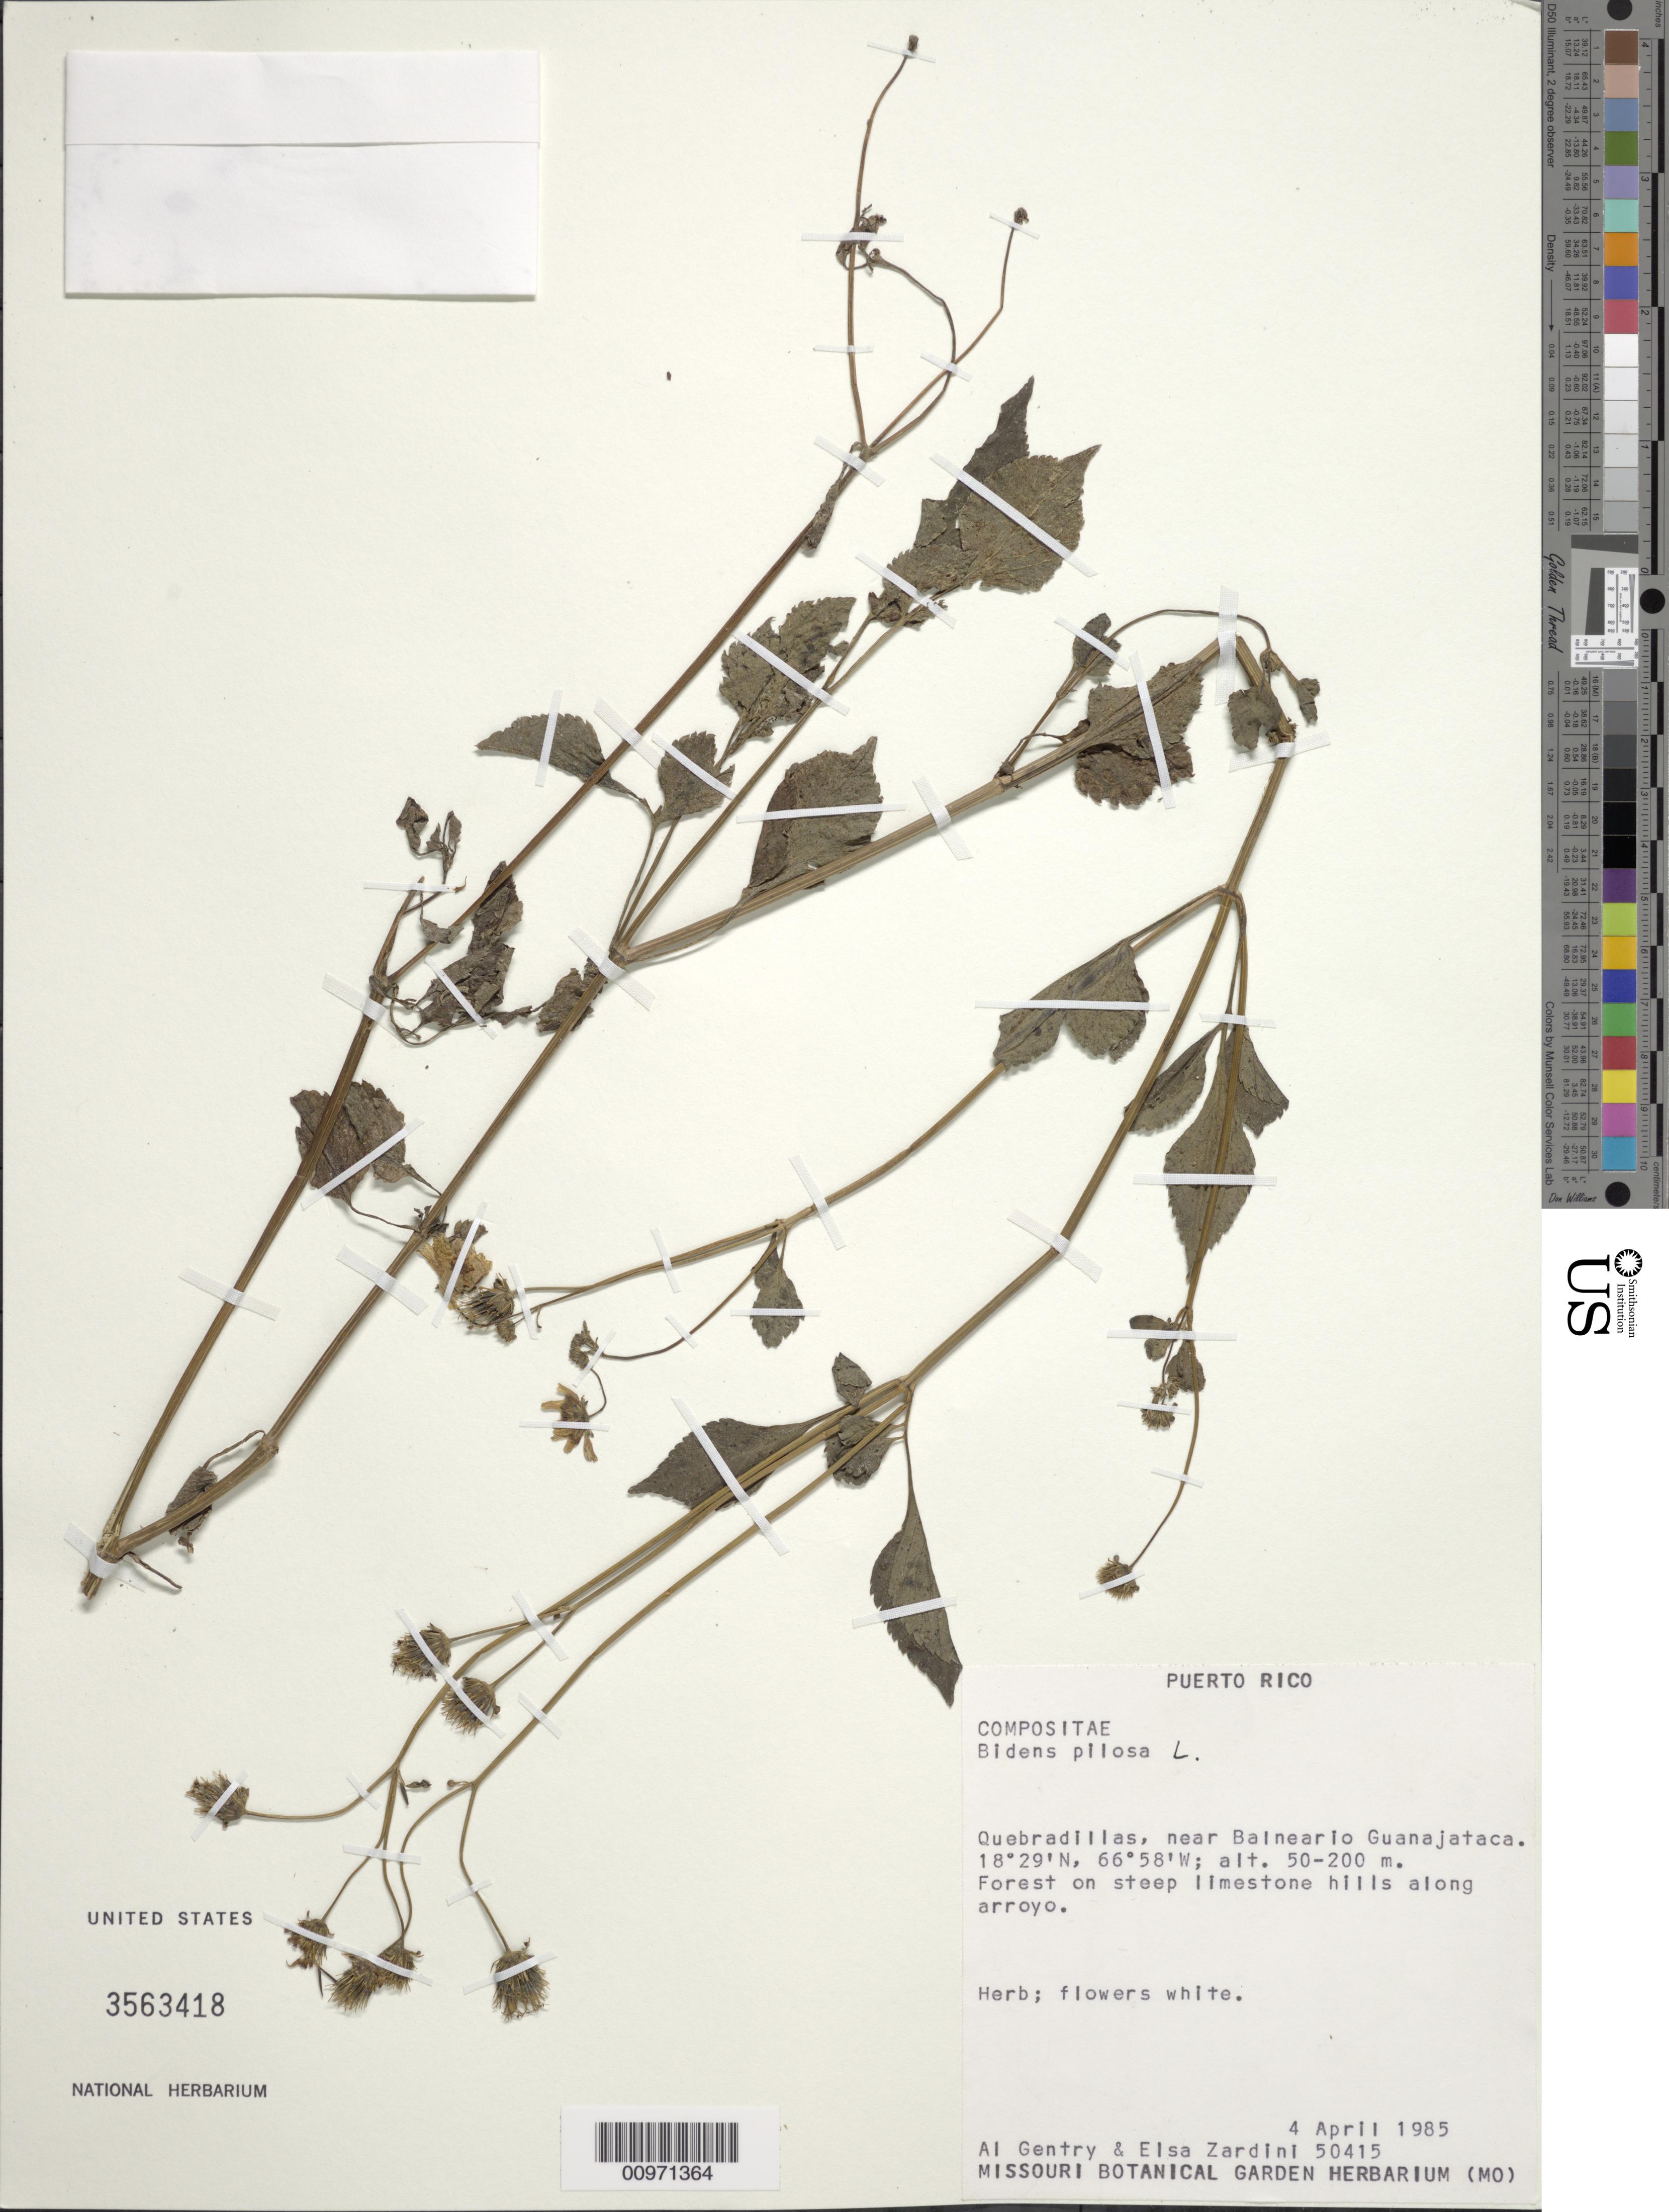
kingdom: Plantae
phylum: Tracheophyta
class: Magnoliopsida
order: Asterales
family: Asteraceae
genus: Bidens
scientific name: Bidens pilosa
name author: L.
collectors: A. H. Gentry & E. M. Zardini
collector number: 50415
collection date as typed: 04 Apr 1985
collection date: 1985-04-04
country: Puerto Rico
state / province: Quebradillas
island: Puerto Rico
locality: Quebradillas, near Baineario Guanajataca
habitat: Forest on steep limestone hills along arroyo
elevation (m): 50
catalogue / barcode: US 3563418